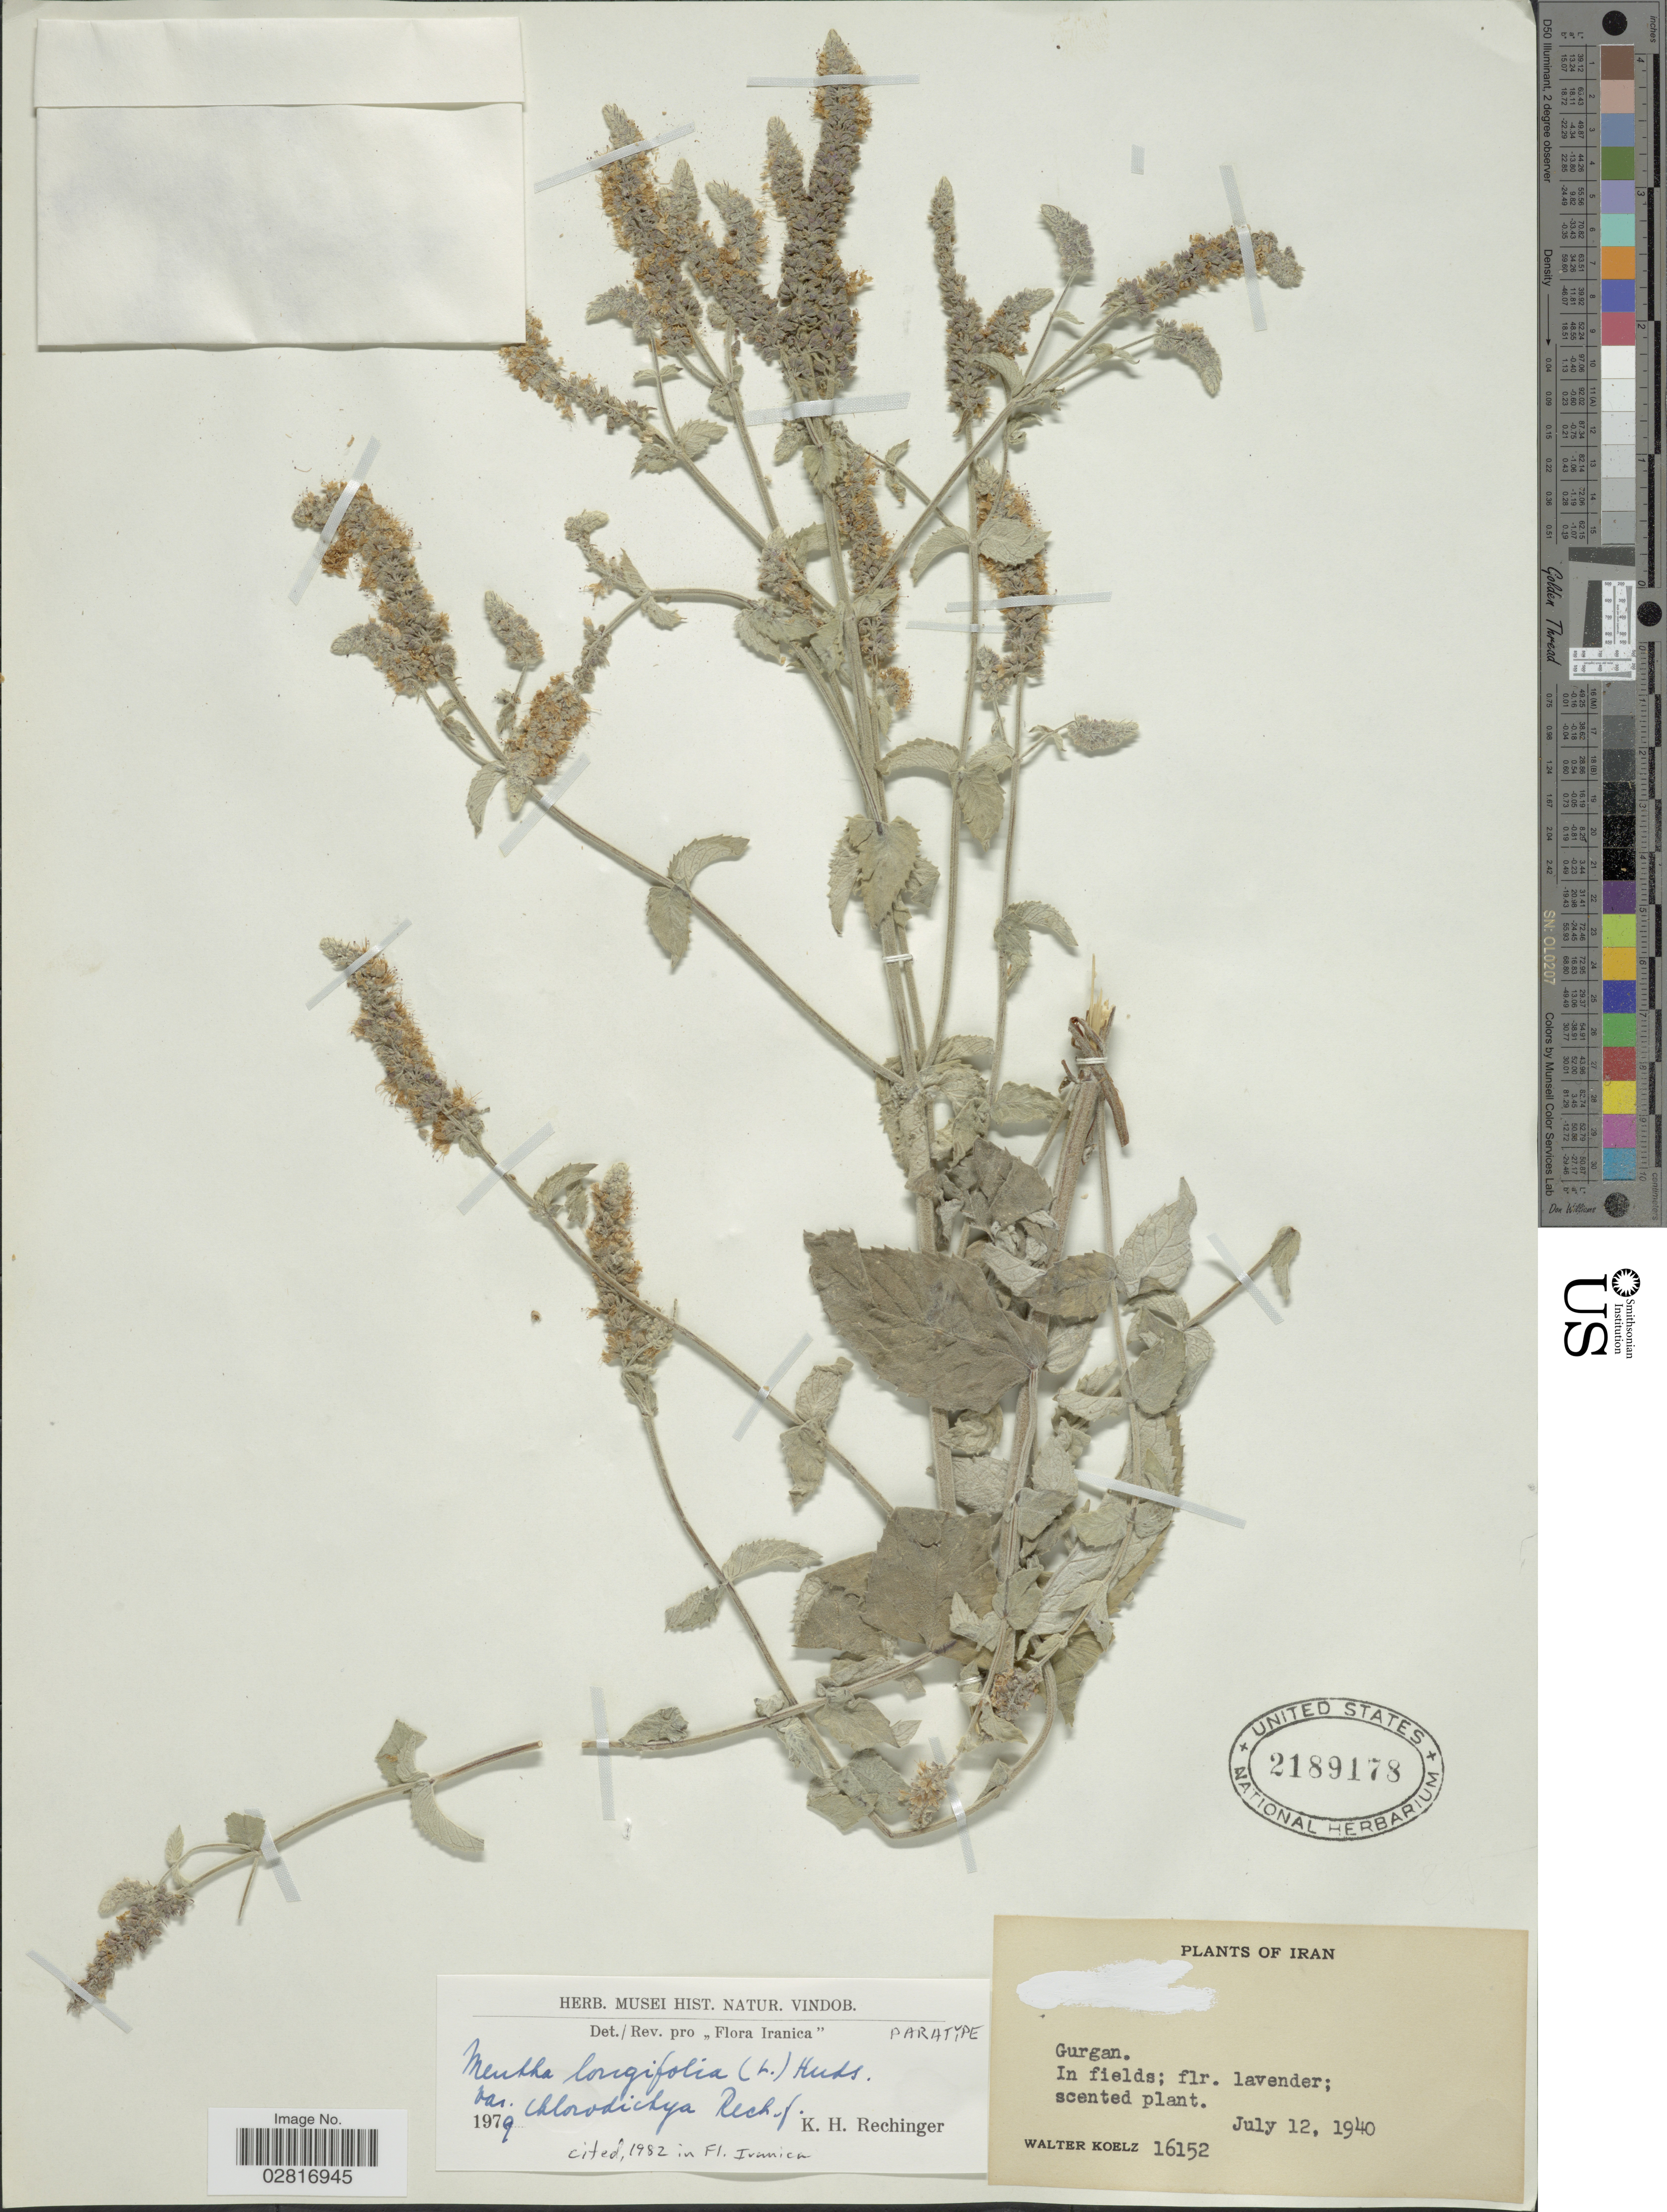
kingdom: Plantae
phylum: Tracheophyta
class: Magnoliopsida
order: Lamiales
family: Lamiaceae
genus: Mentha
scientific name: Mentha longifolia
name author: (L.) L.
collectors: W. N. Koelz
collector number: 16152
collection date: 1940-07-12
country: Iran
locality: Gurgan.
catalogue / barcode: US 2189178